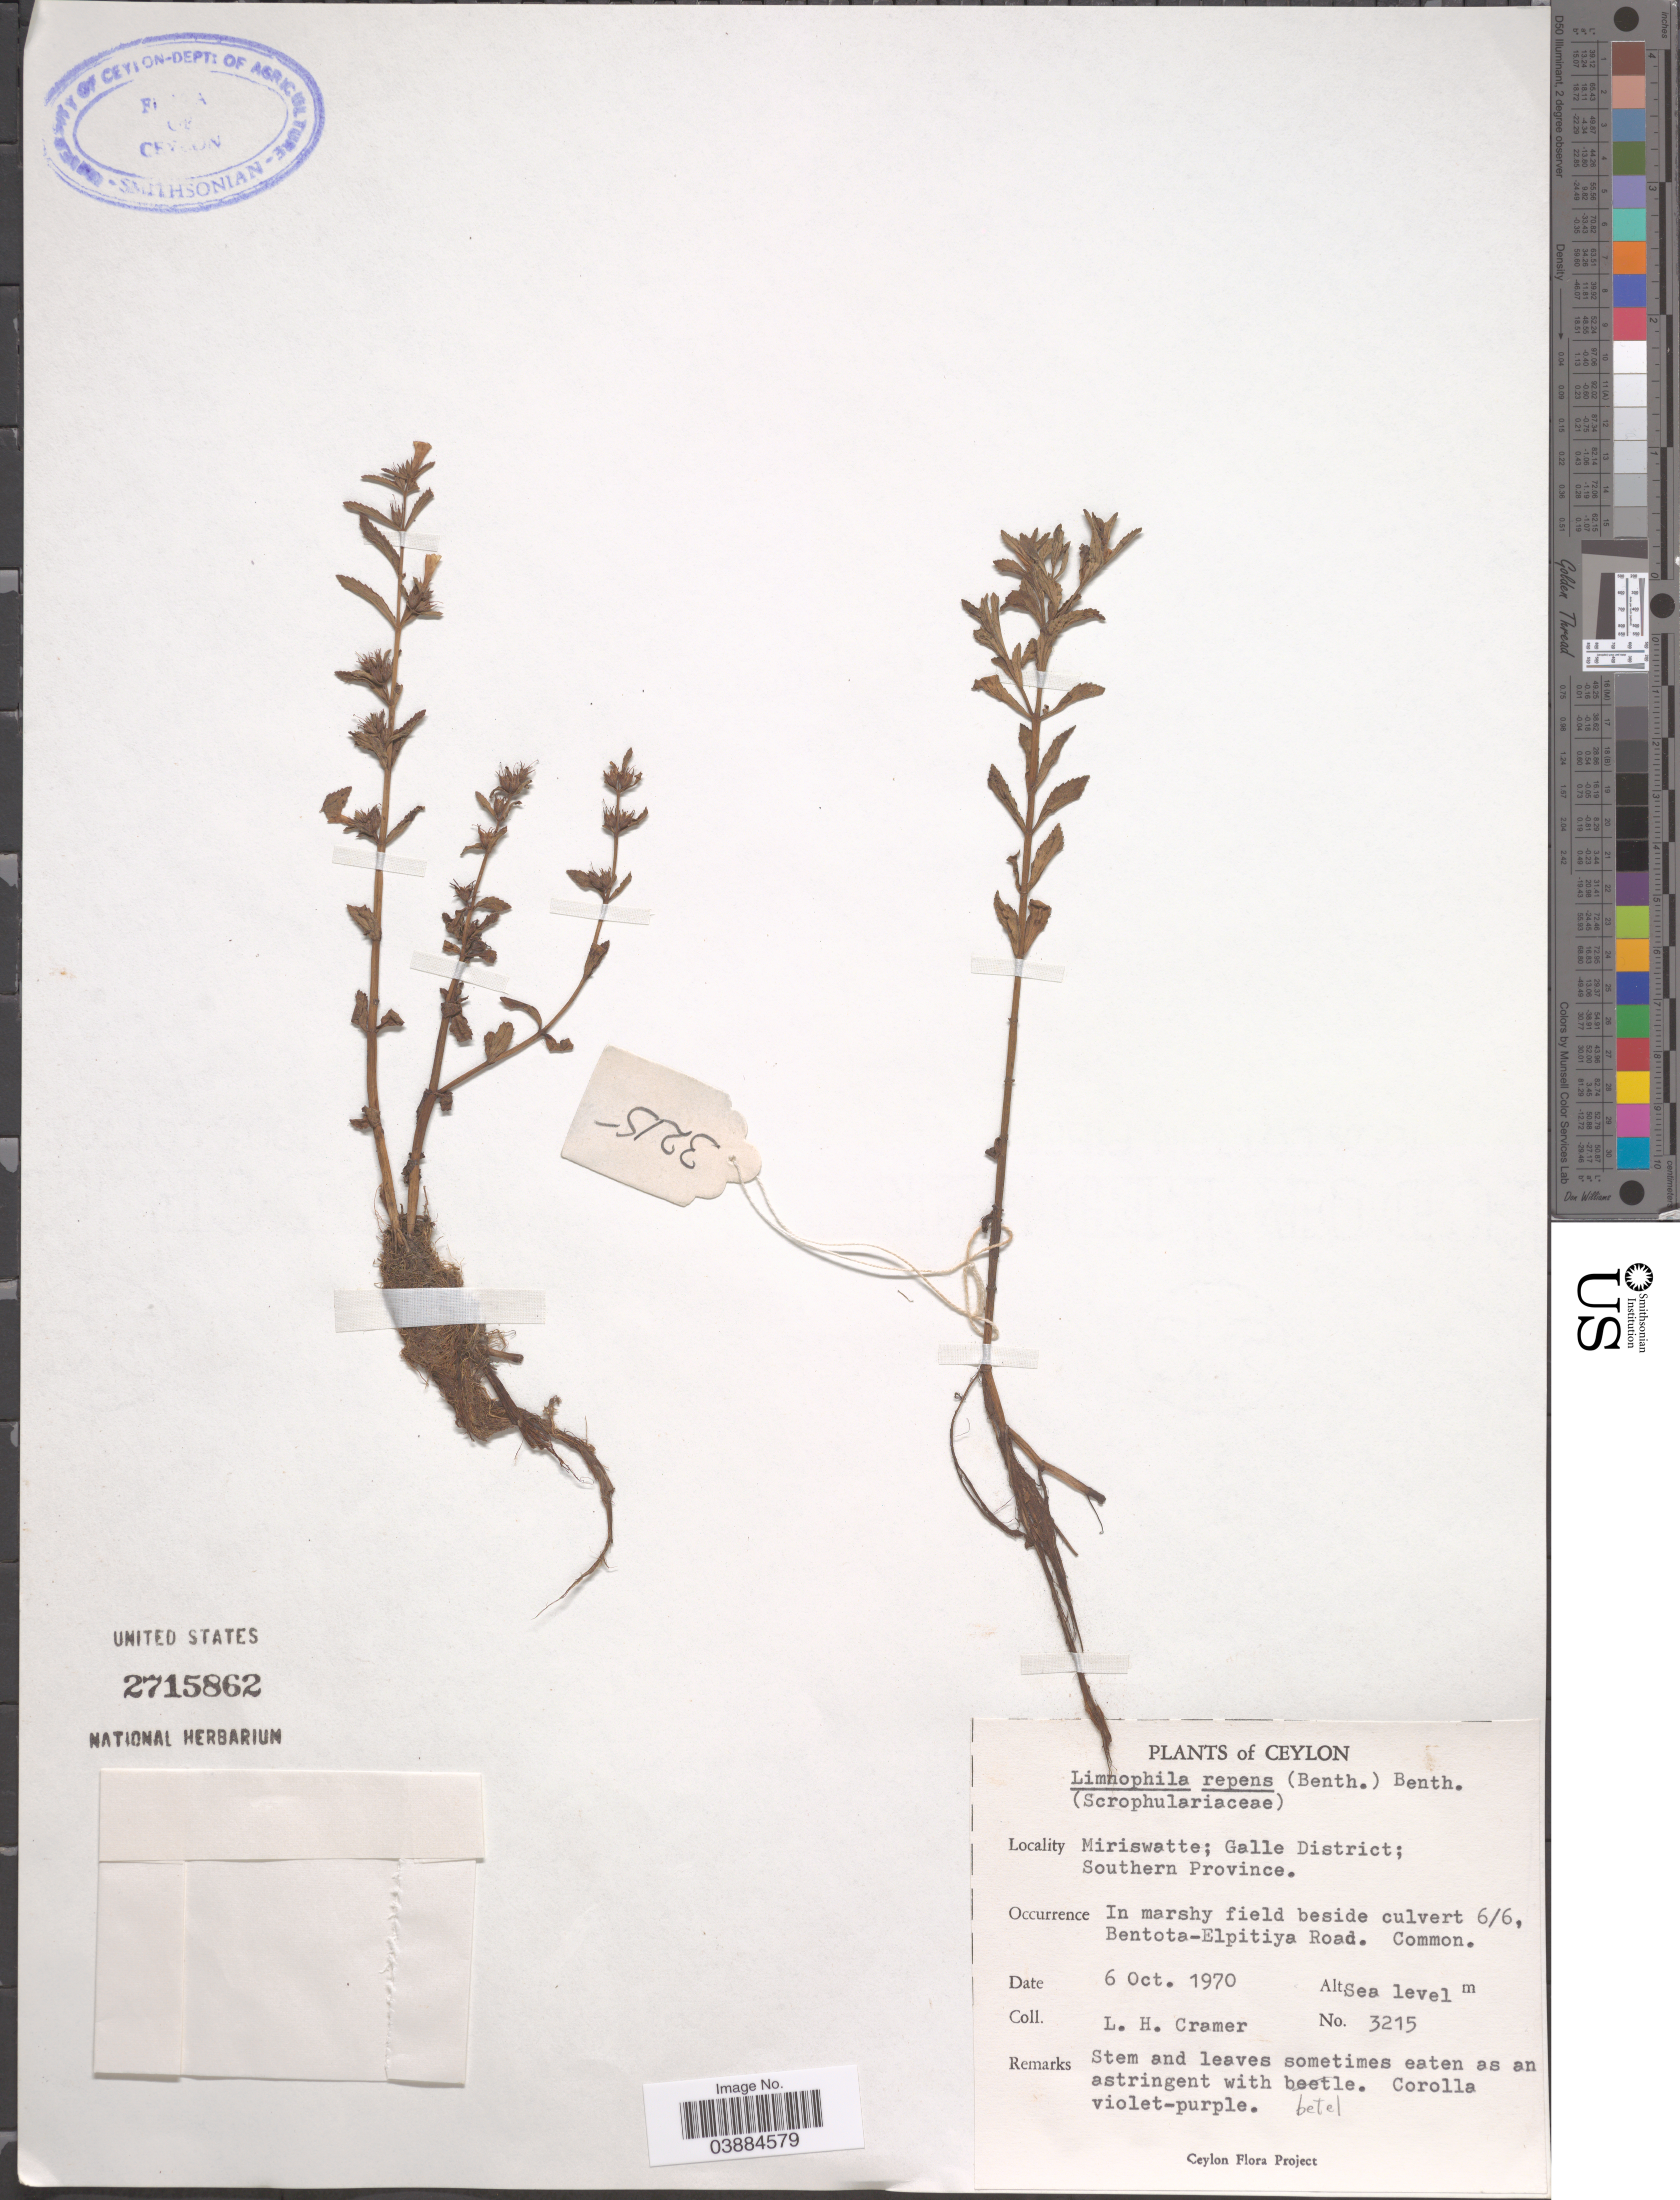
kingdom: Plantae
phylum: Tracheophyta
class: Magnoliopsida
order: Lamiales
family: Plantaginaceae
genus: Limnophila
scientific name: Limnophila repens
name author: (Benth.) Benth.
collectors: L. H. Cramer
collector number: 3215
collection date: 1970-10-06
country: Sri Lanka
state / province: Southern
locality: Ceylon. Miriswatte; Galle District. Beside culvert 6/6, Bentota-Elpitiya Road.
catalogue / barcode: US 2715862